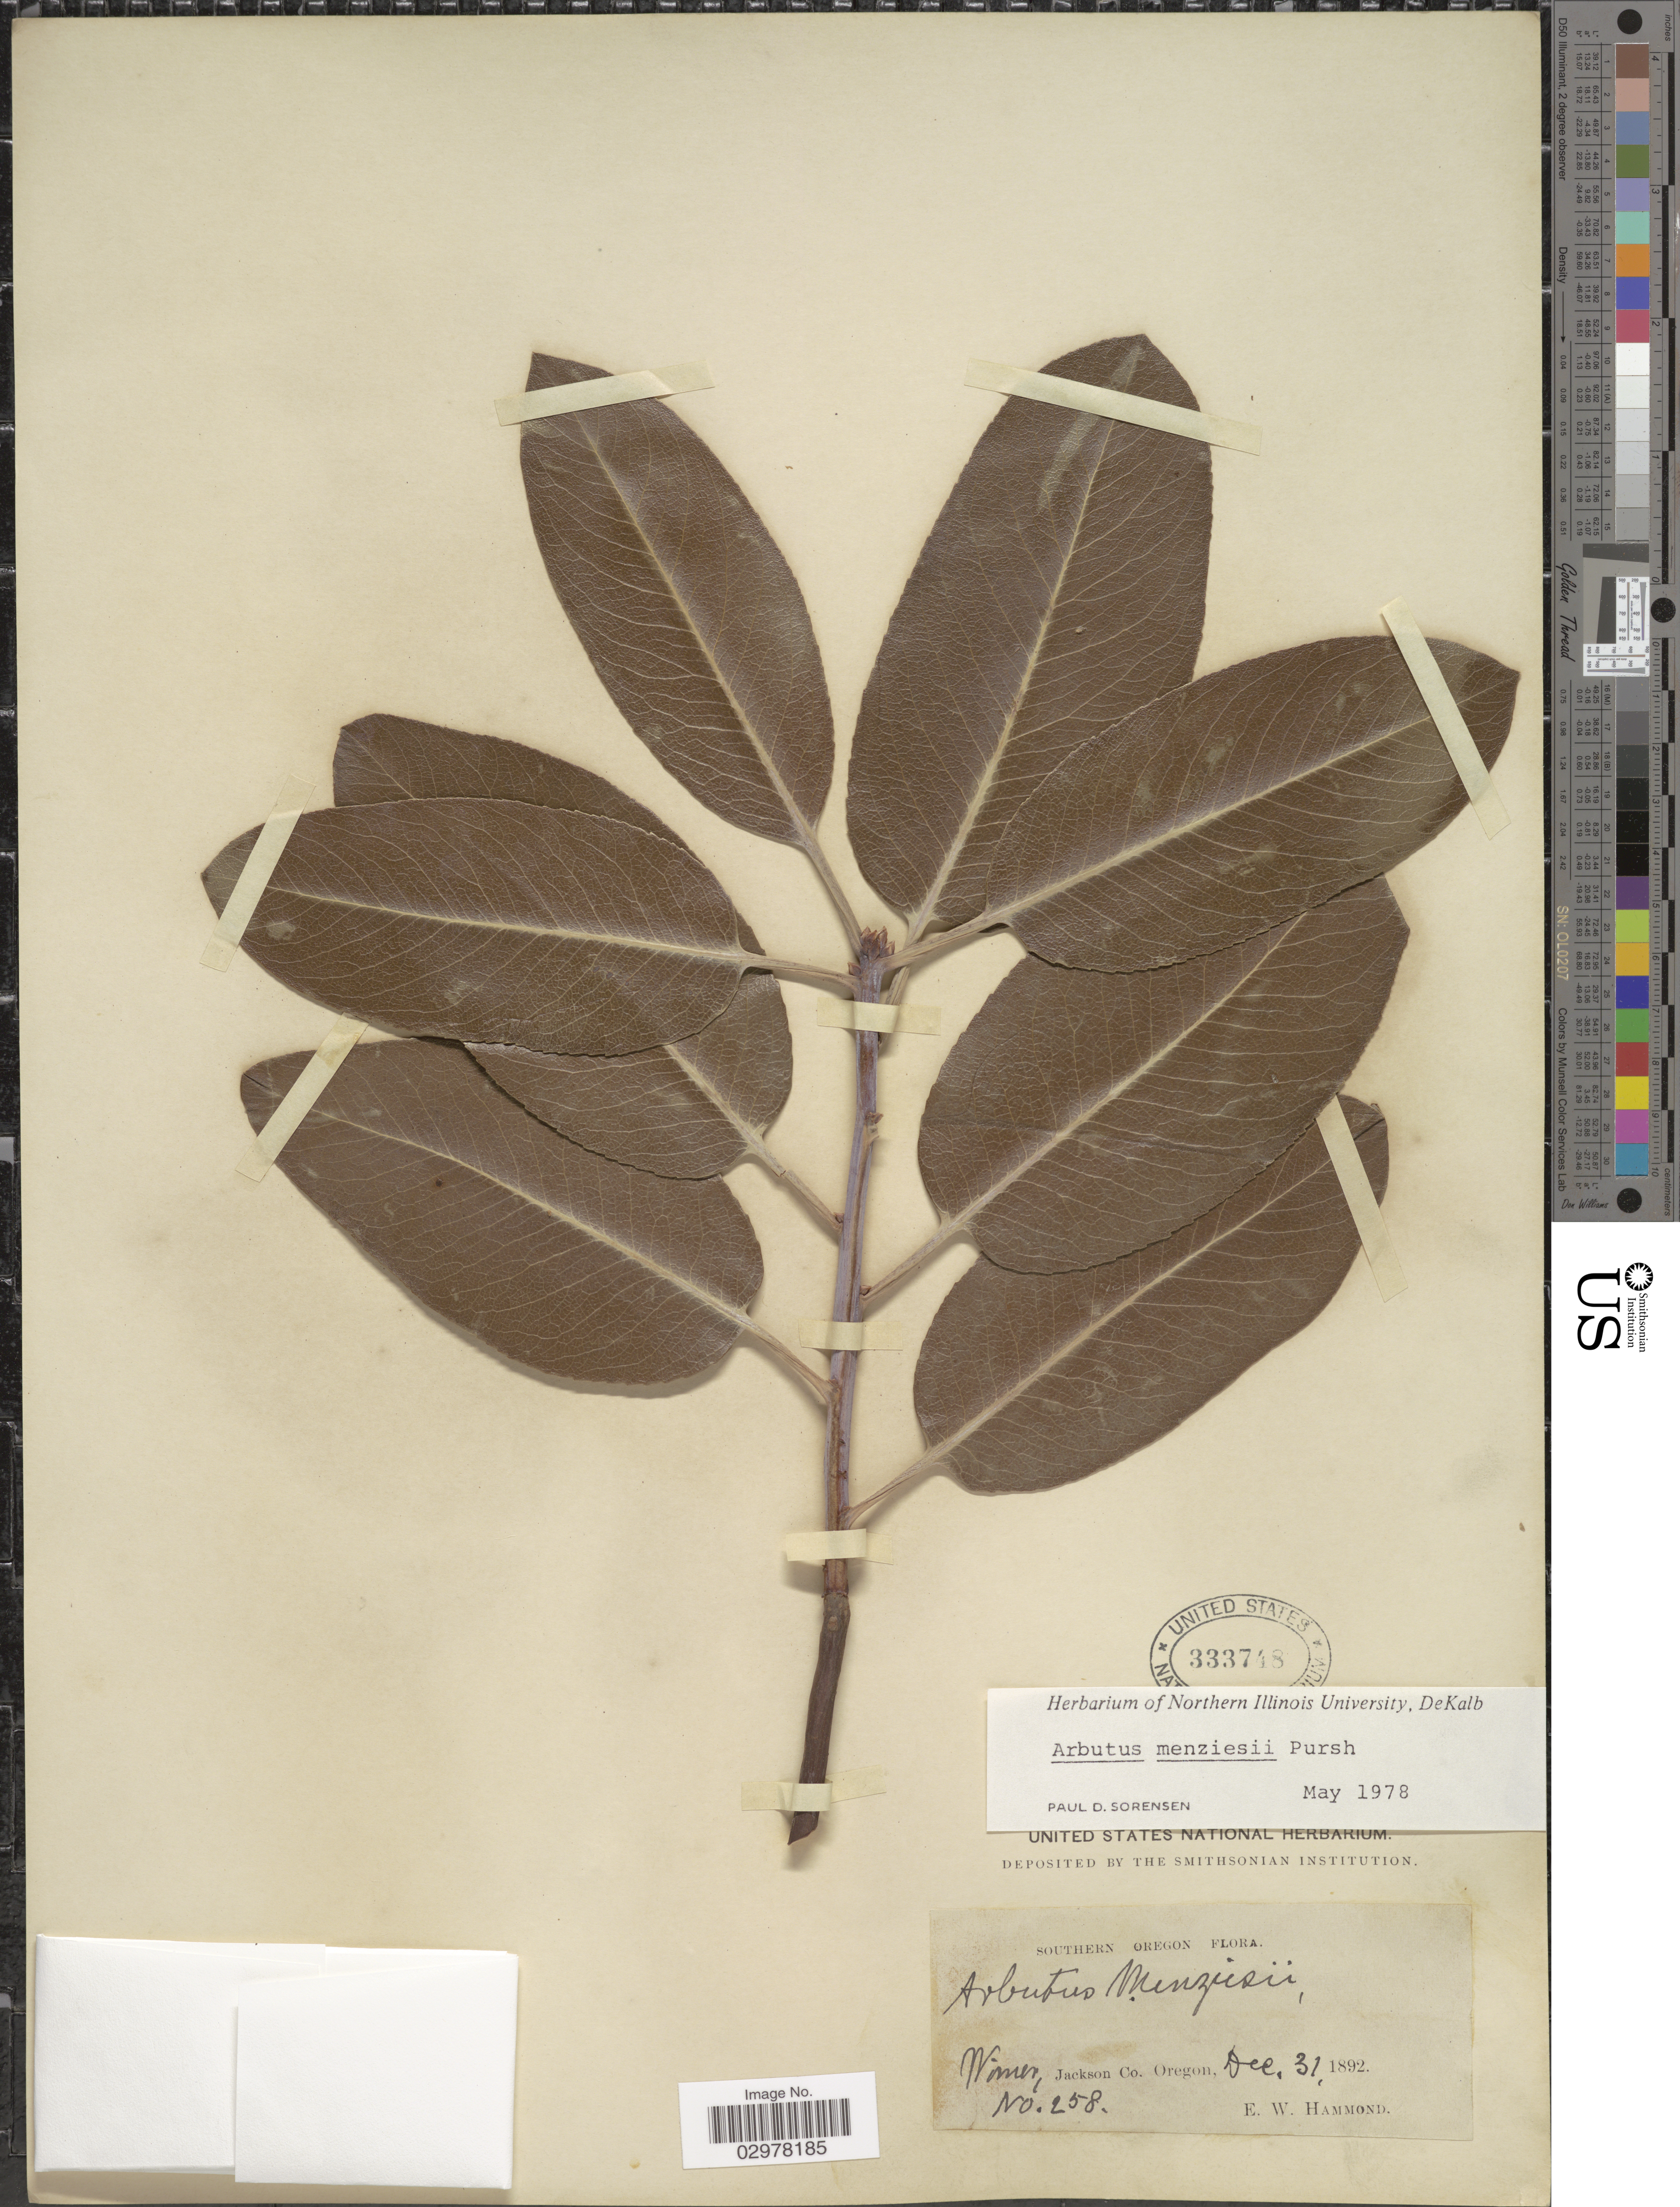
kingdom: Plantae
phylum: Tracheophyta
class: Magnoliopsida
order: Ericales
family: Ericaceae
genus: Arbutus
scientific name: Arbutus menziesii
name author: Pursh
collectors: E. Hammond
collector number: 258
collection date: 1892-12-31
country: United States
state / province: Oregon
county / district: Jackson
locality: Southern Oregon. Wimer, Jackson Co.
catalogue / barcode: US 333748